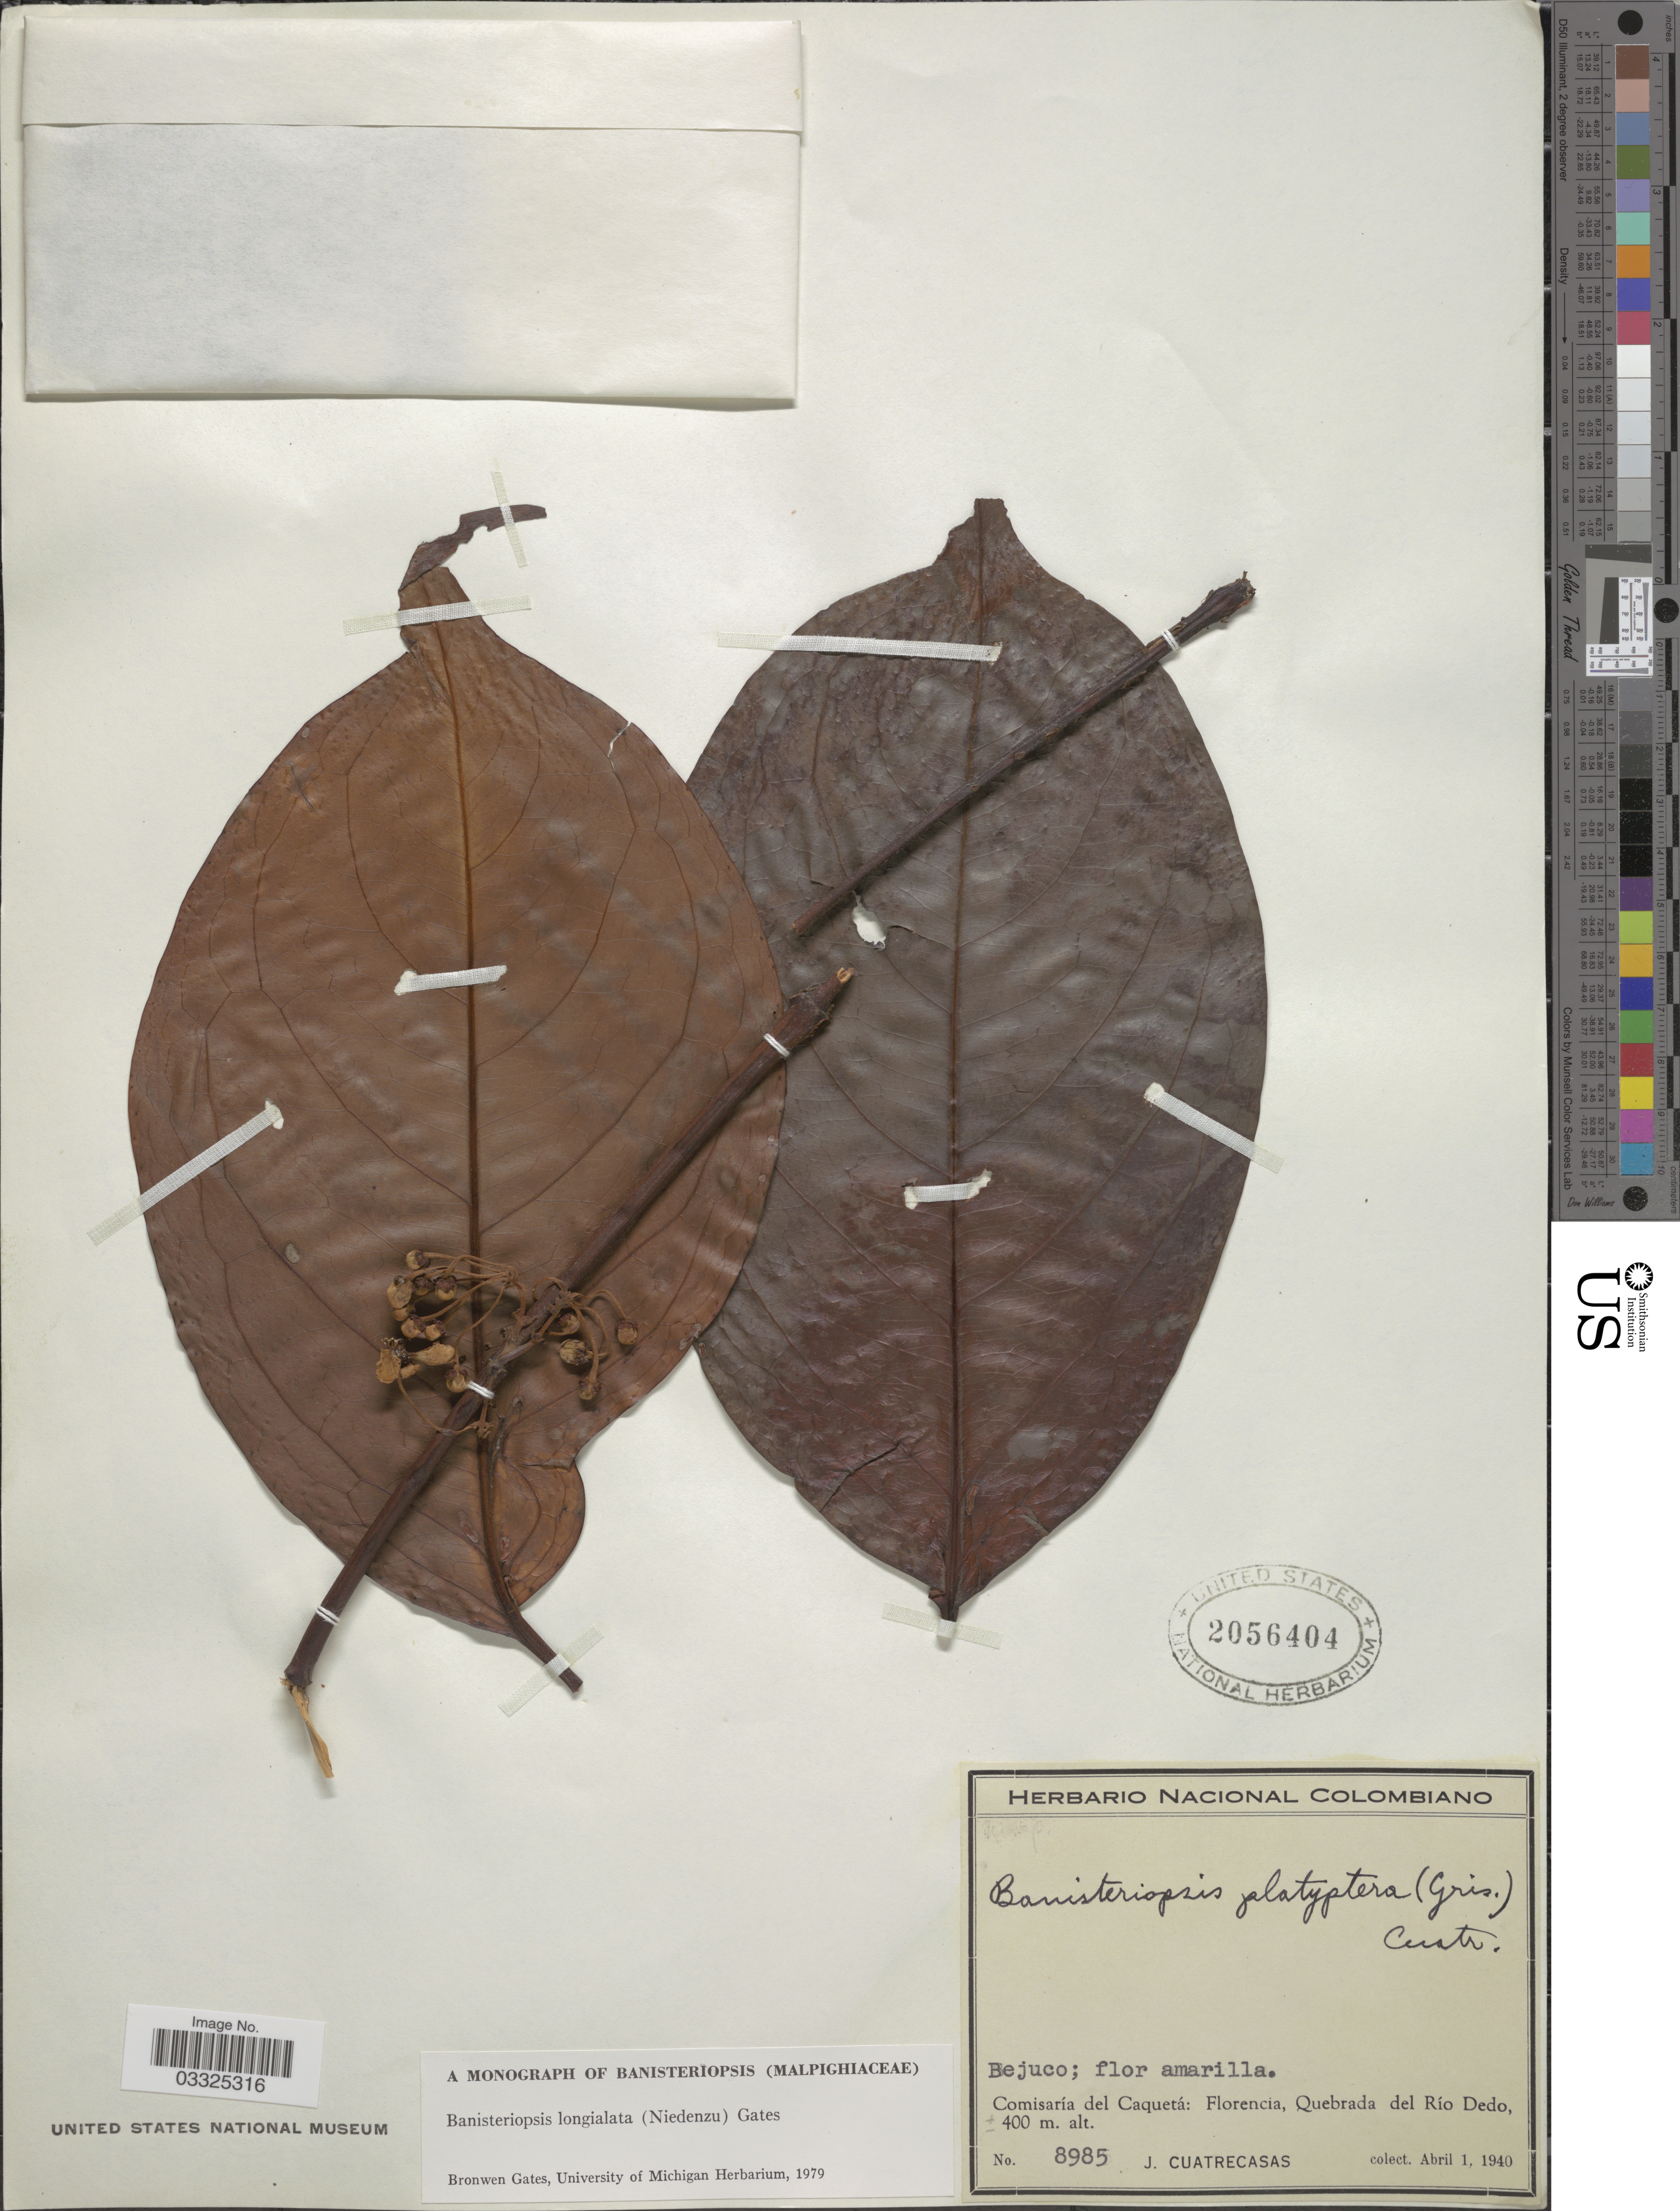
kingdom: Plantae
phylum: Tracheophyta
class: Magnoliopsida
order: Malpighiales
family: Malpighiaceae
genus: Banisteriopsis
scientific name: Banisteriopsis longialata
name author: (Nied.) B. Gates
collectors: J. Cuatrecasas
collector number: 8985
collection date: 1940-04-01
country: Colombia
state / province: Caquetá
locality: Comisaría del Caquetá: Florencia, Quebrada del Río Dedo.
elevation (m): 400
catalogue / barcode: US 2056404